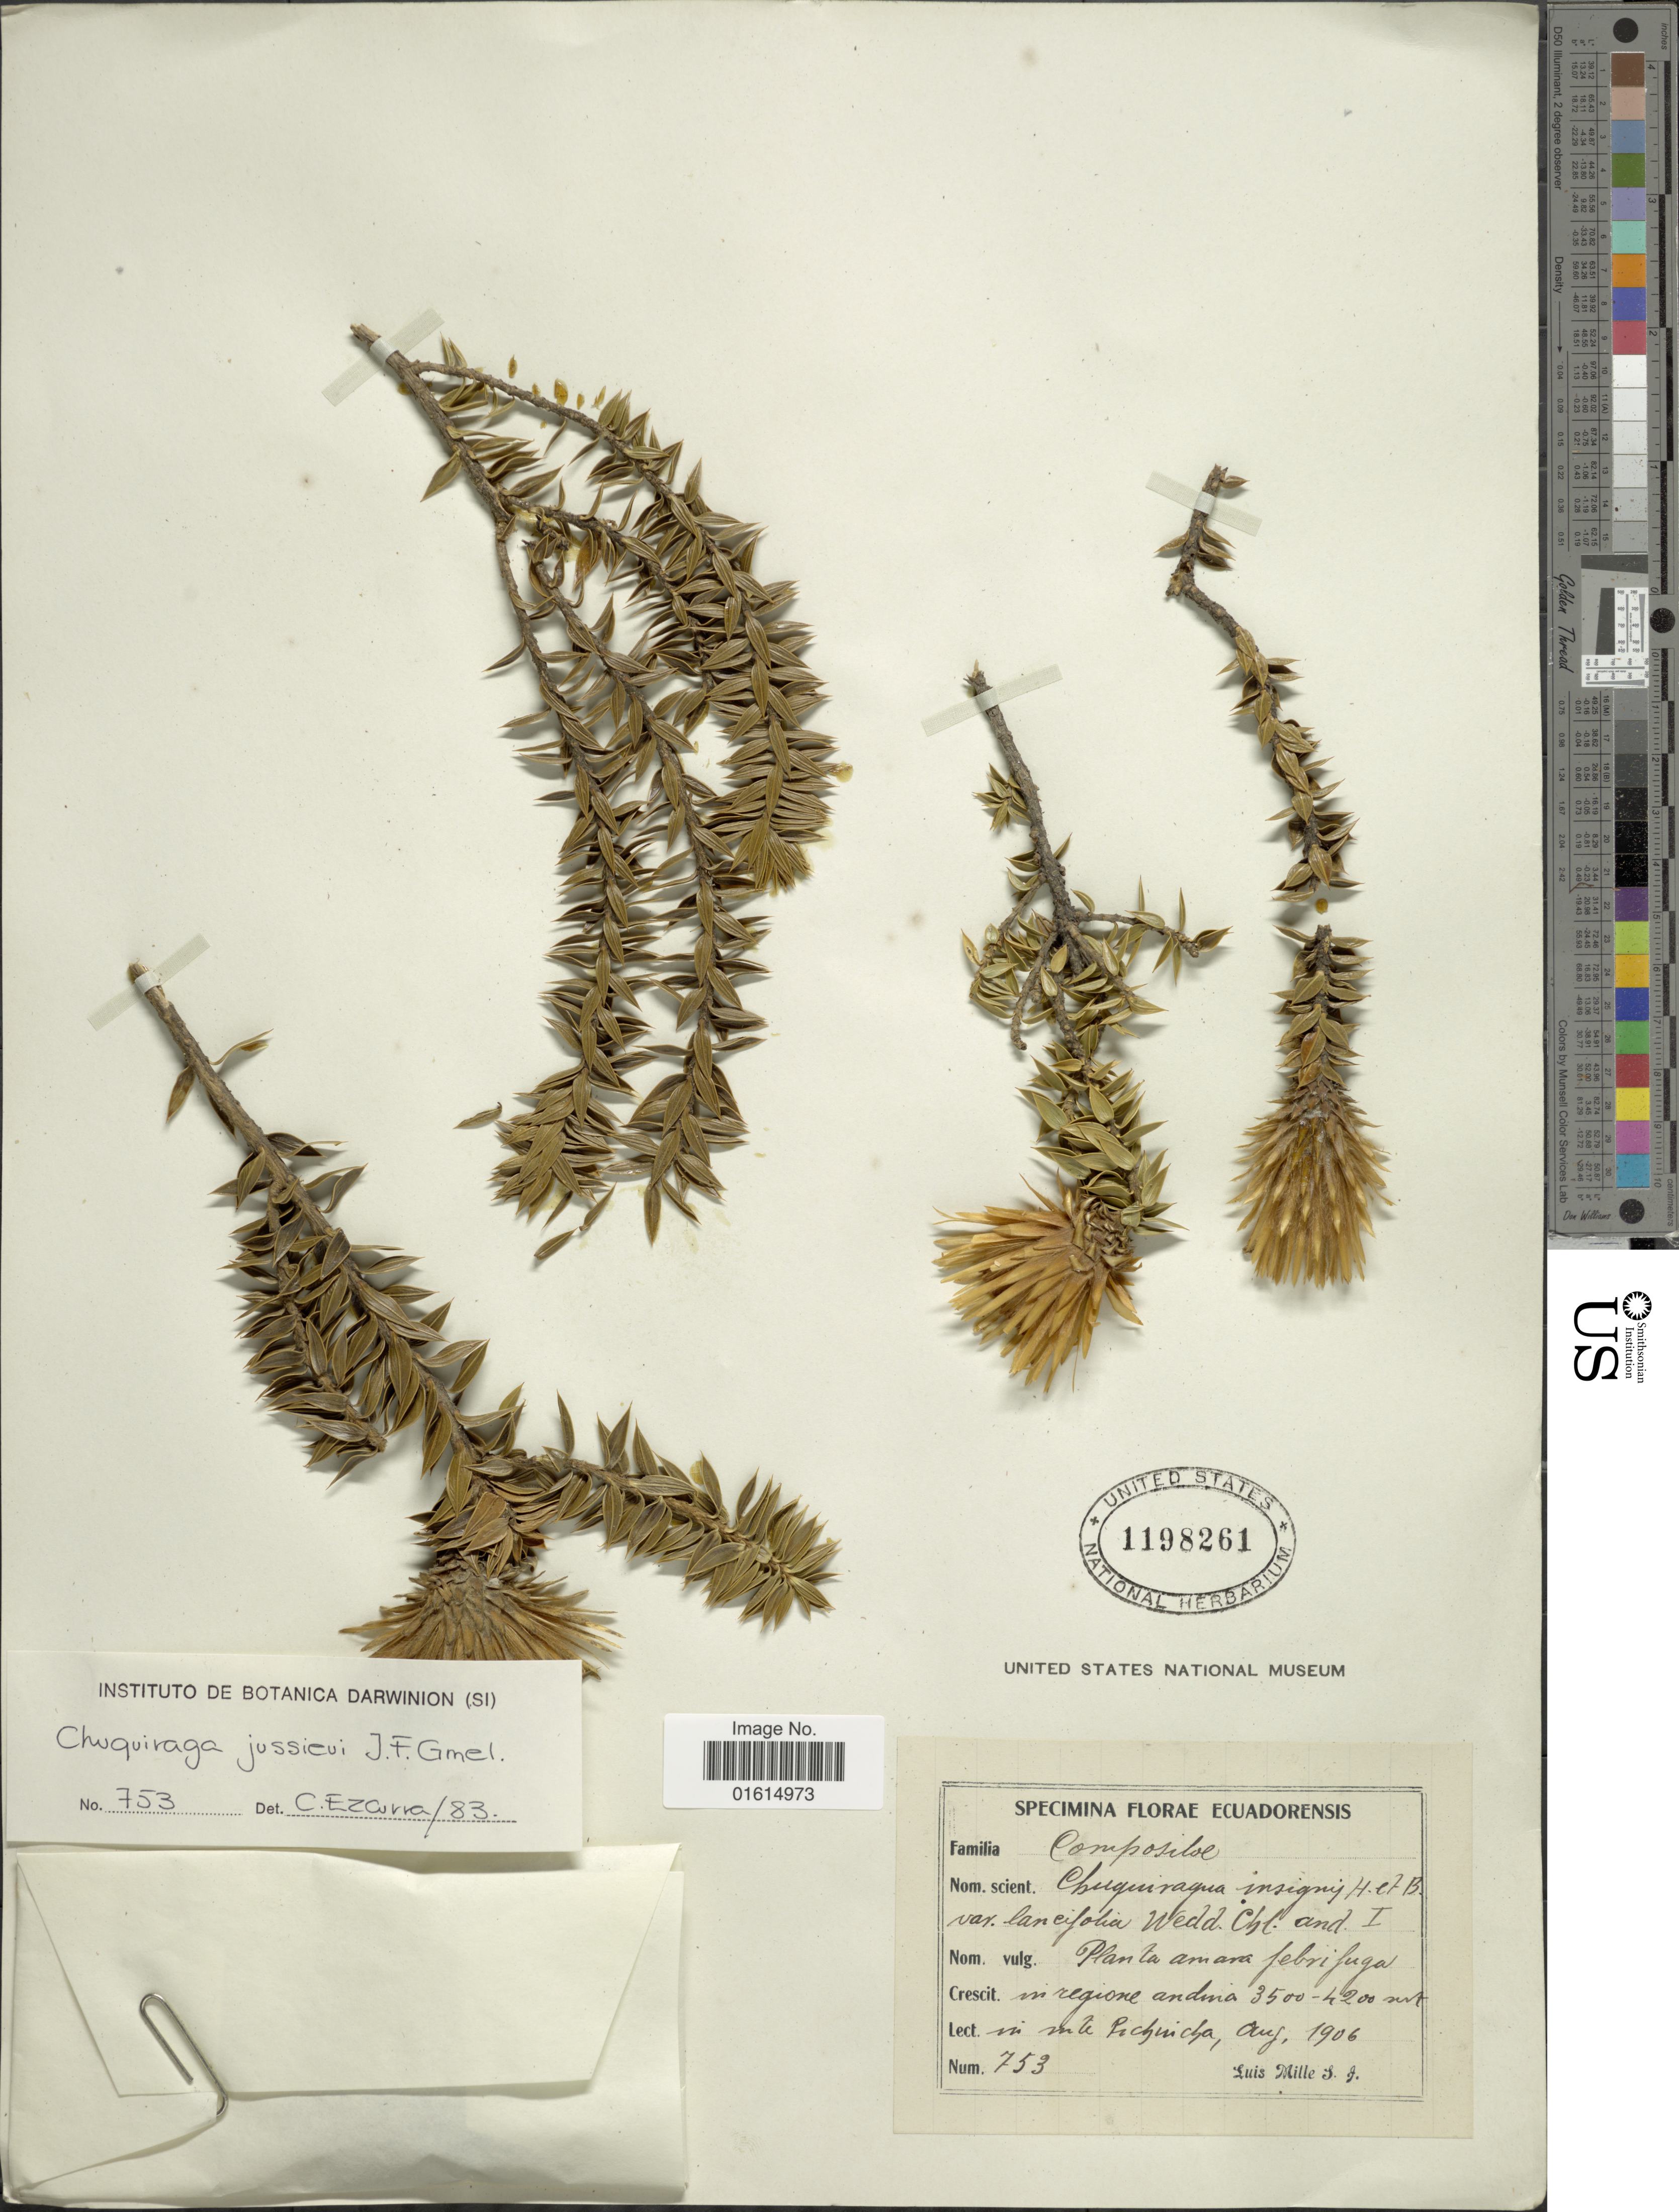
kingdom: Plantae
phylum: Tracheophyta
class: Magnoliopsida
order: Asterales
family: Asteraceae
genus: Chuquiraga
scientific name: Chuquiraga jussieui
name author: J.F. Gmel.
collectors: L. Mille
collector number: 753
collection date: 1906-08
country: Ecuador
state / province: Pichincha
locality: In regione andina. In mte Pichincha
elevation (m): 3500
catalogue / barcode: US 1198261